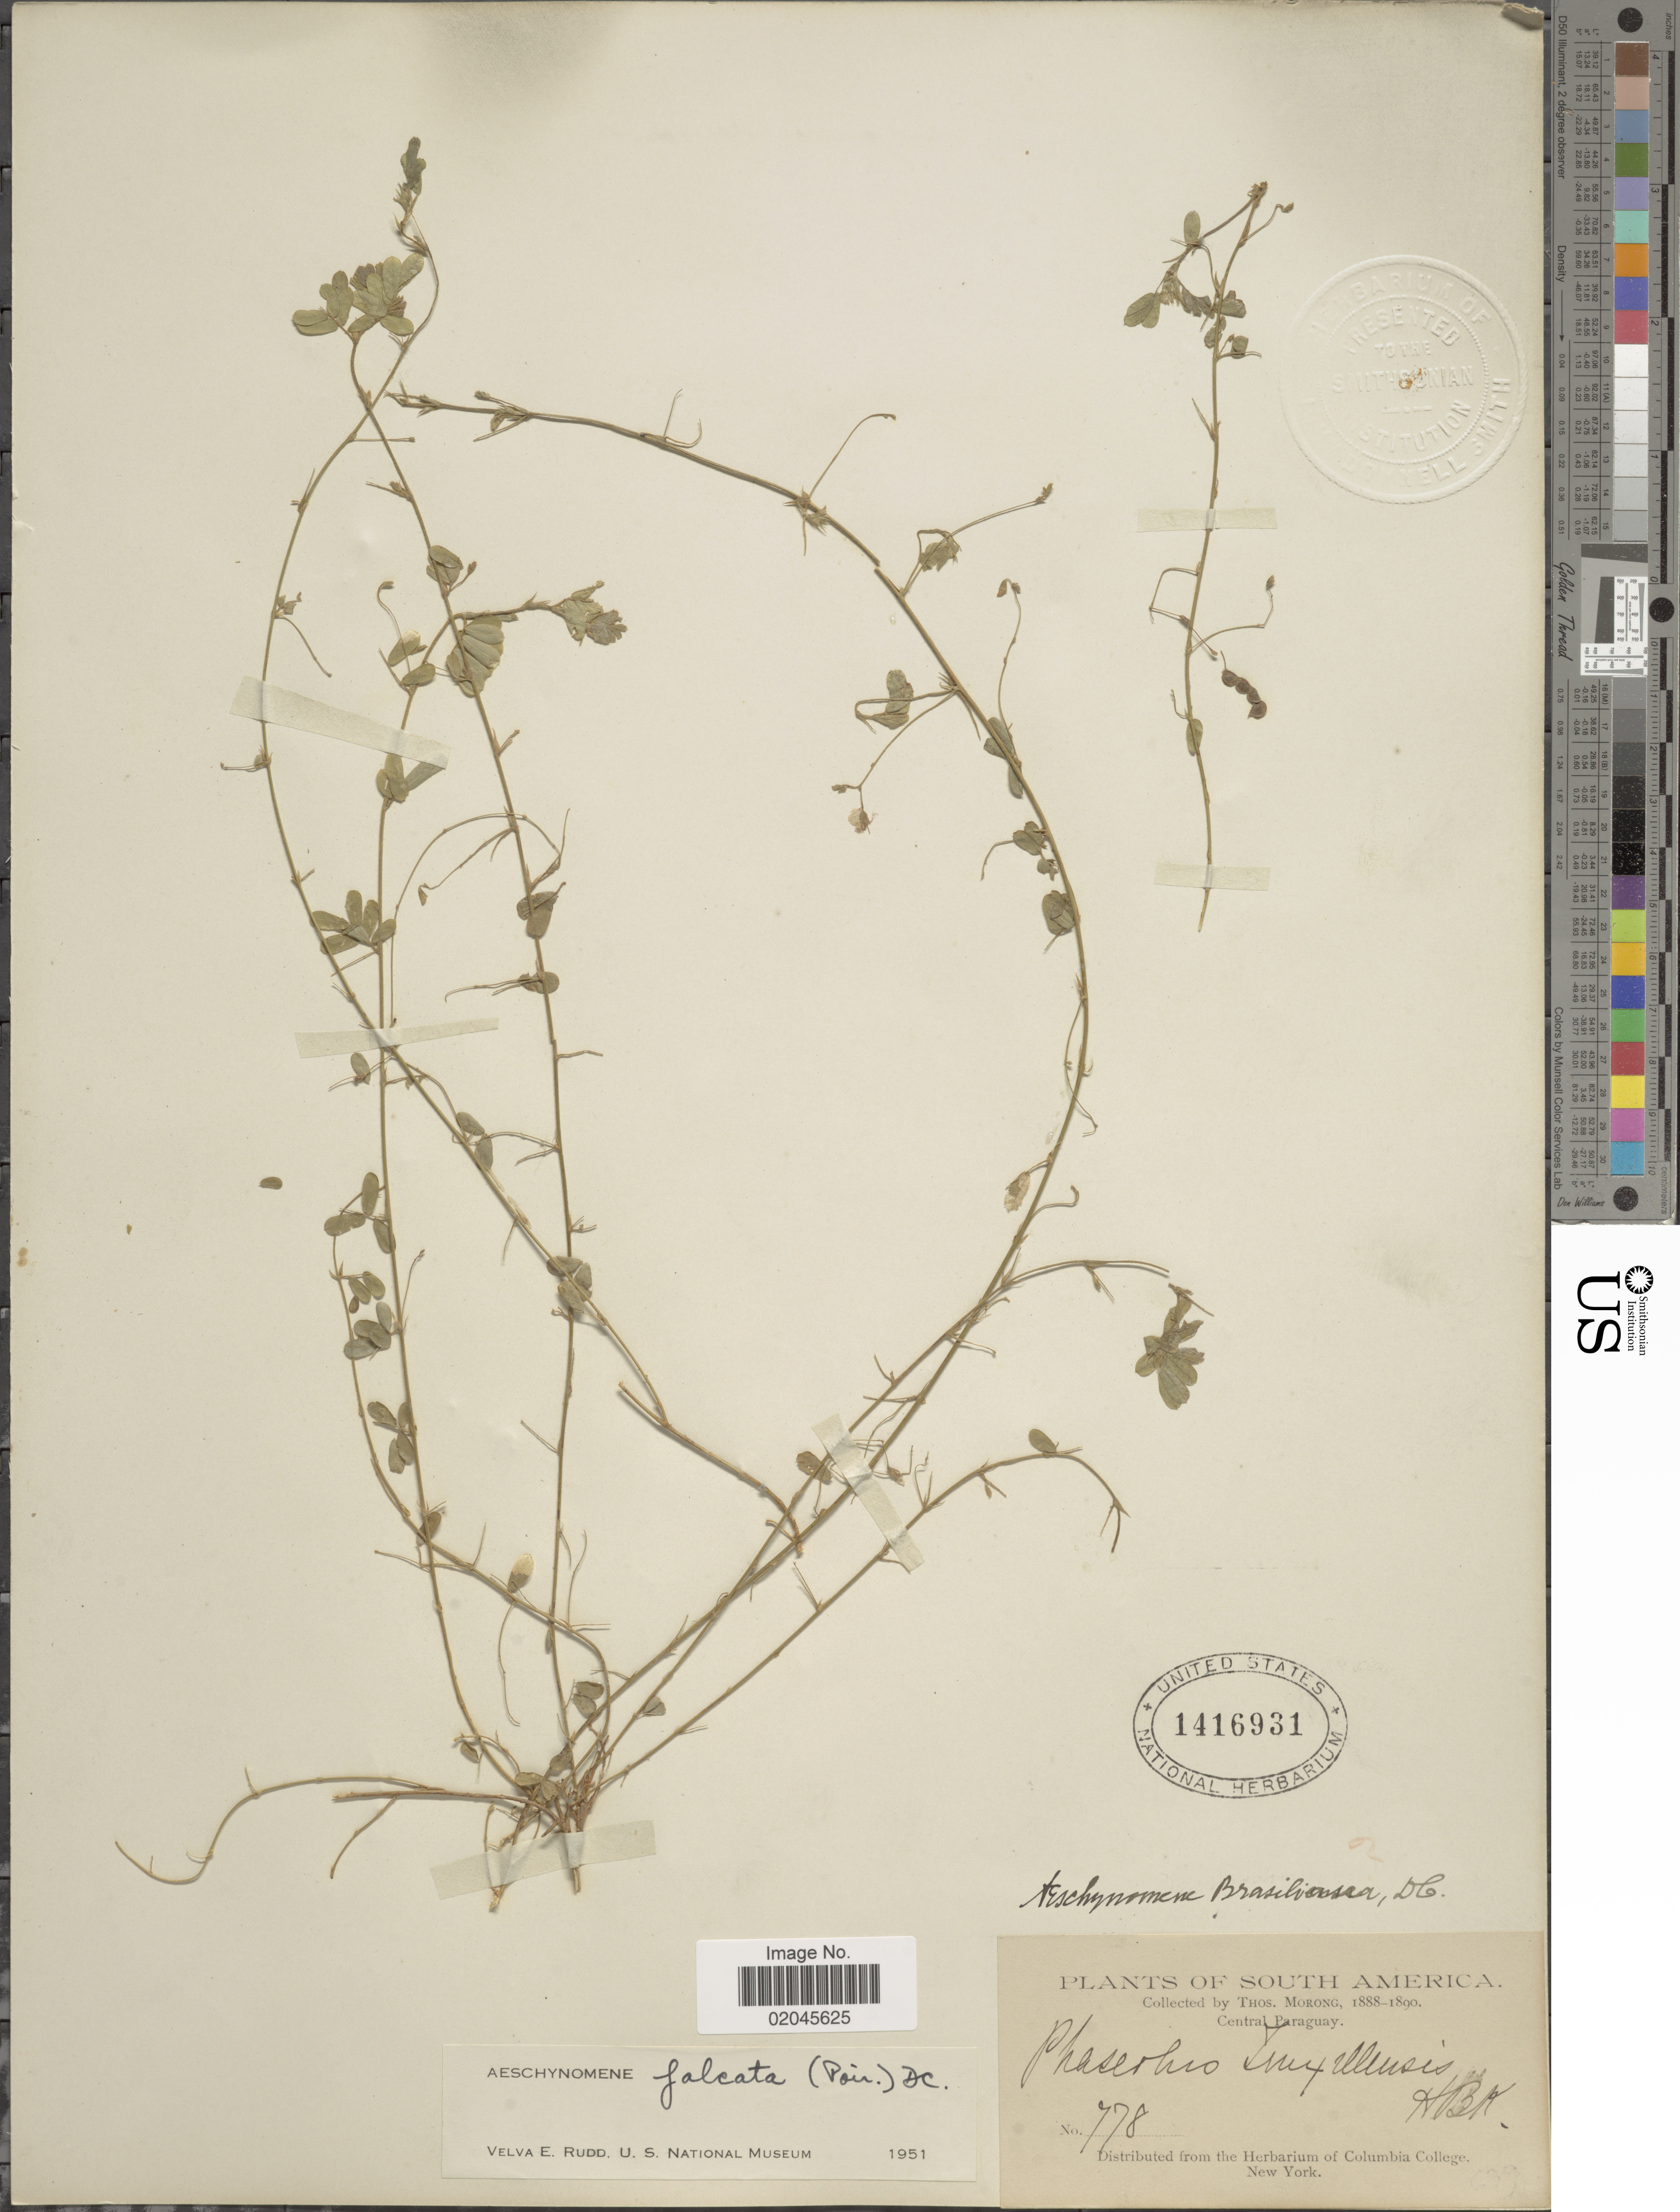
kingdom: Plantae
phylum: Tracheophyta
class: Magnoliopsida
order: Fabales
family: Fabaceae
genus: Aeschynomene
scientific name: Aeschynomene falcata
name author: (Poir.) DC.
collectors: ex herb. T. Morong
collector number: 778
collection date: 1888/1890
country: Paraguay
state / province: Central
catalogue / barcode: US 1416931